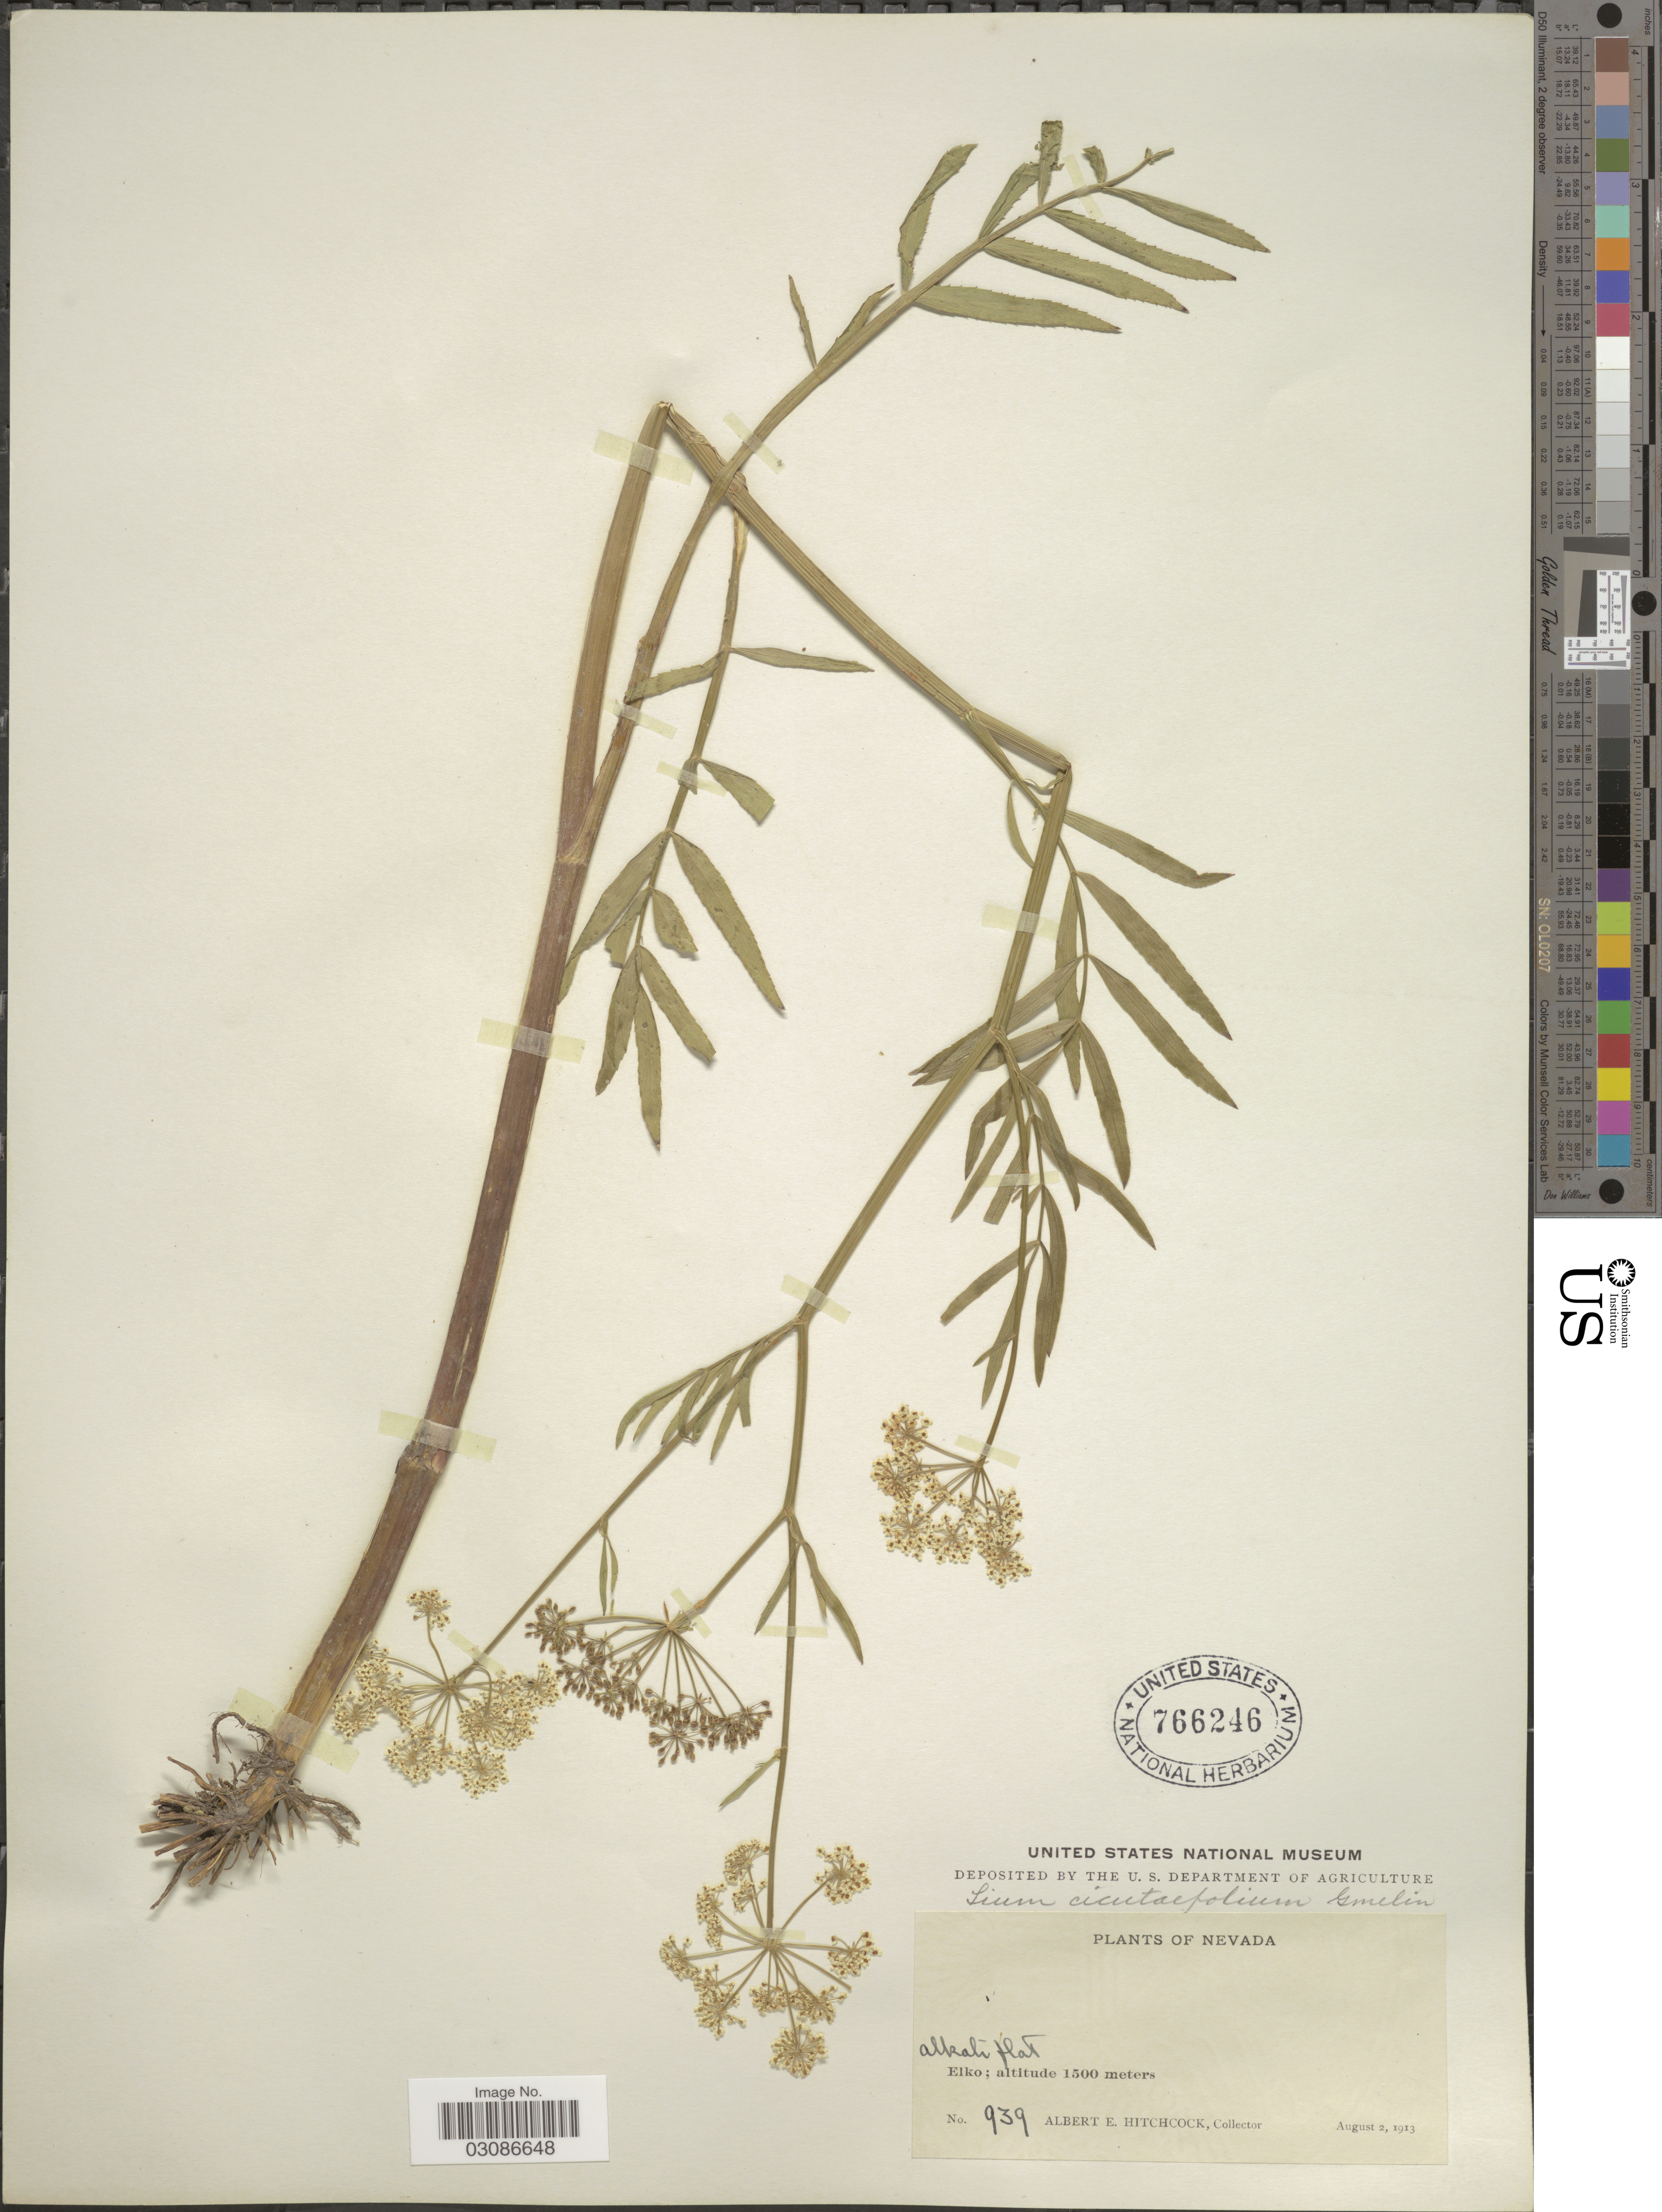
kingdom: Plantae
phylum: Tracheophyta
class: Magnoliopsida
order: Apiales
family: Apiaceae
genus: Sium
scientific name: Sium suave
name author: Walter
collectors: A. Hitchcock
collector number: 939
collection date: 1913-08-02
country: United States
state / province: Nevada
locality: Elko.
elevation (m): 1500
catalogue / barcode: US 766246